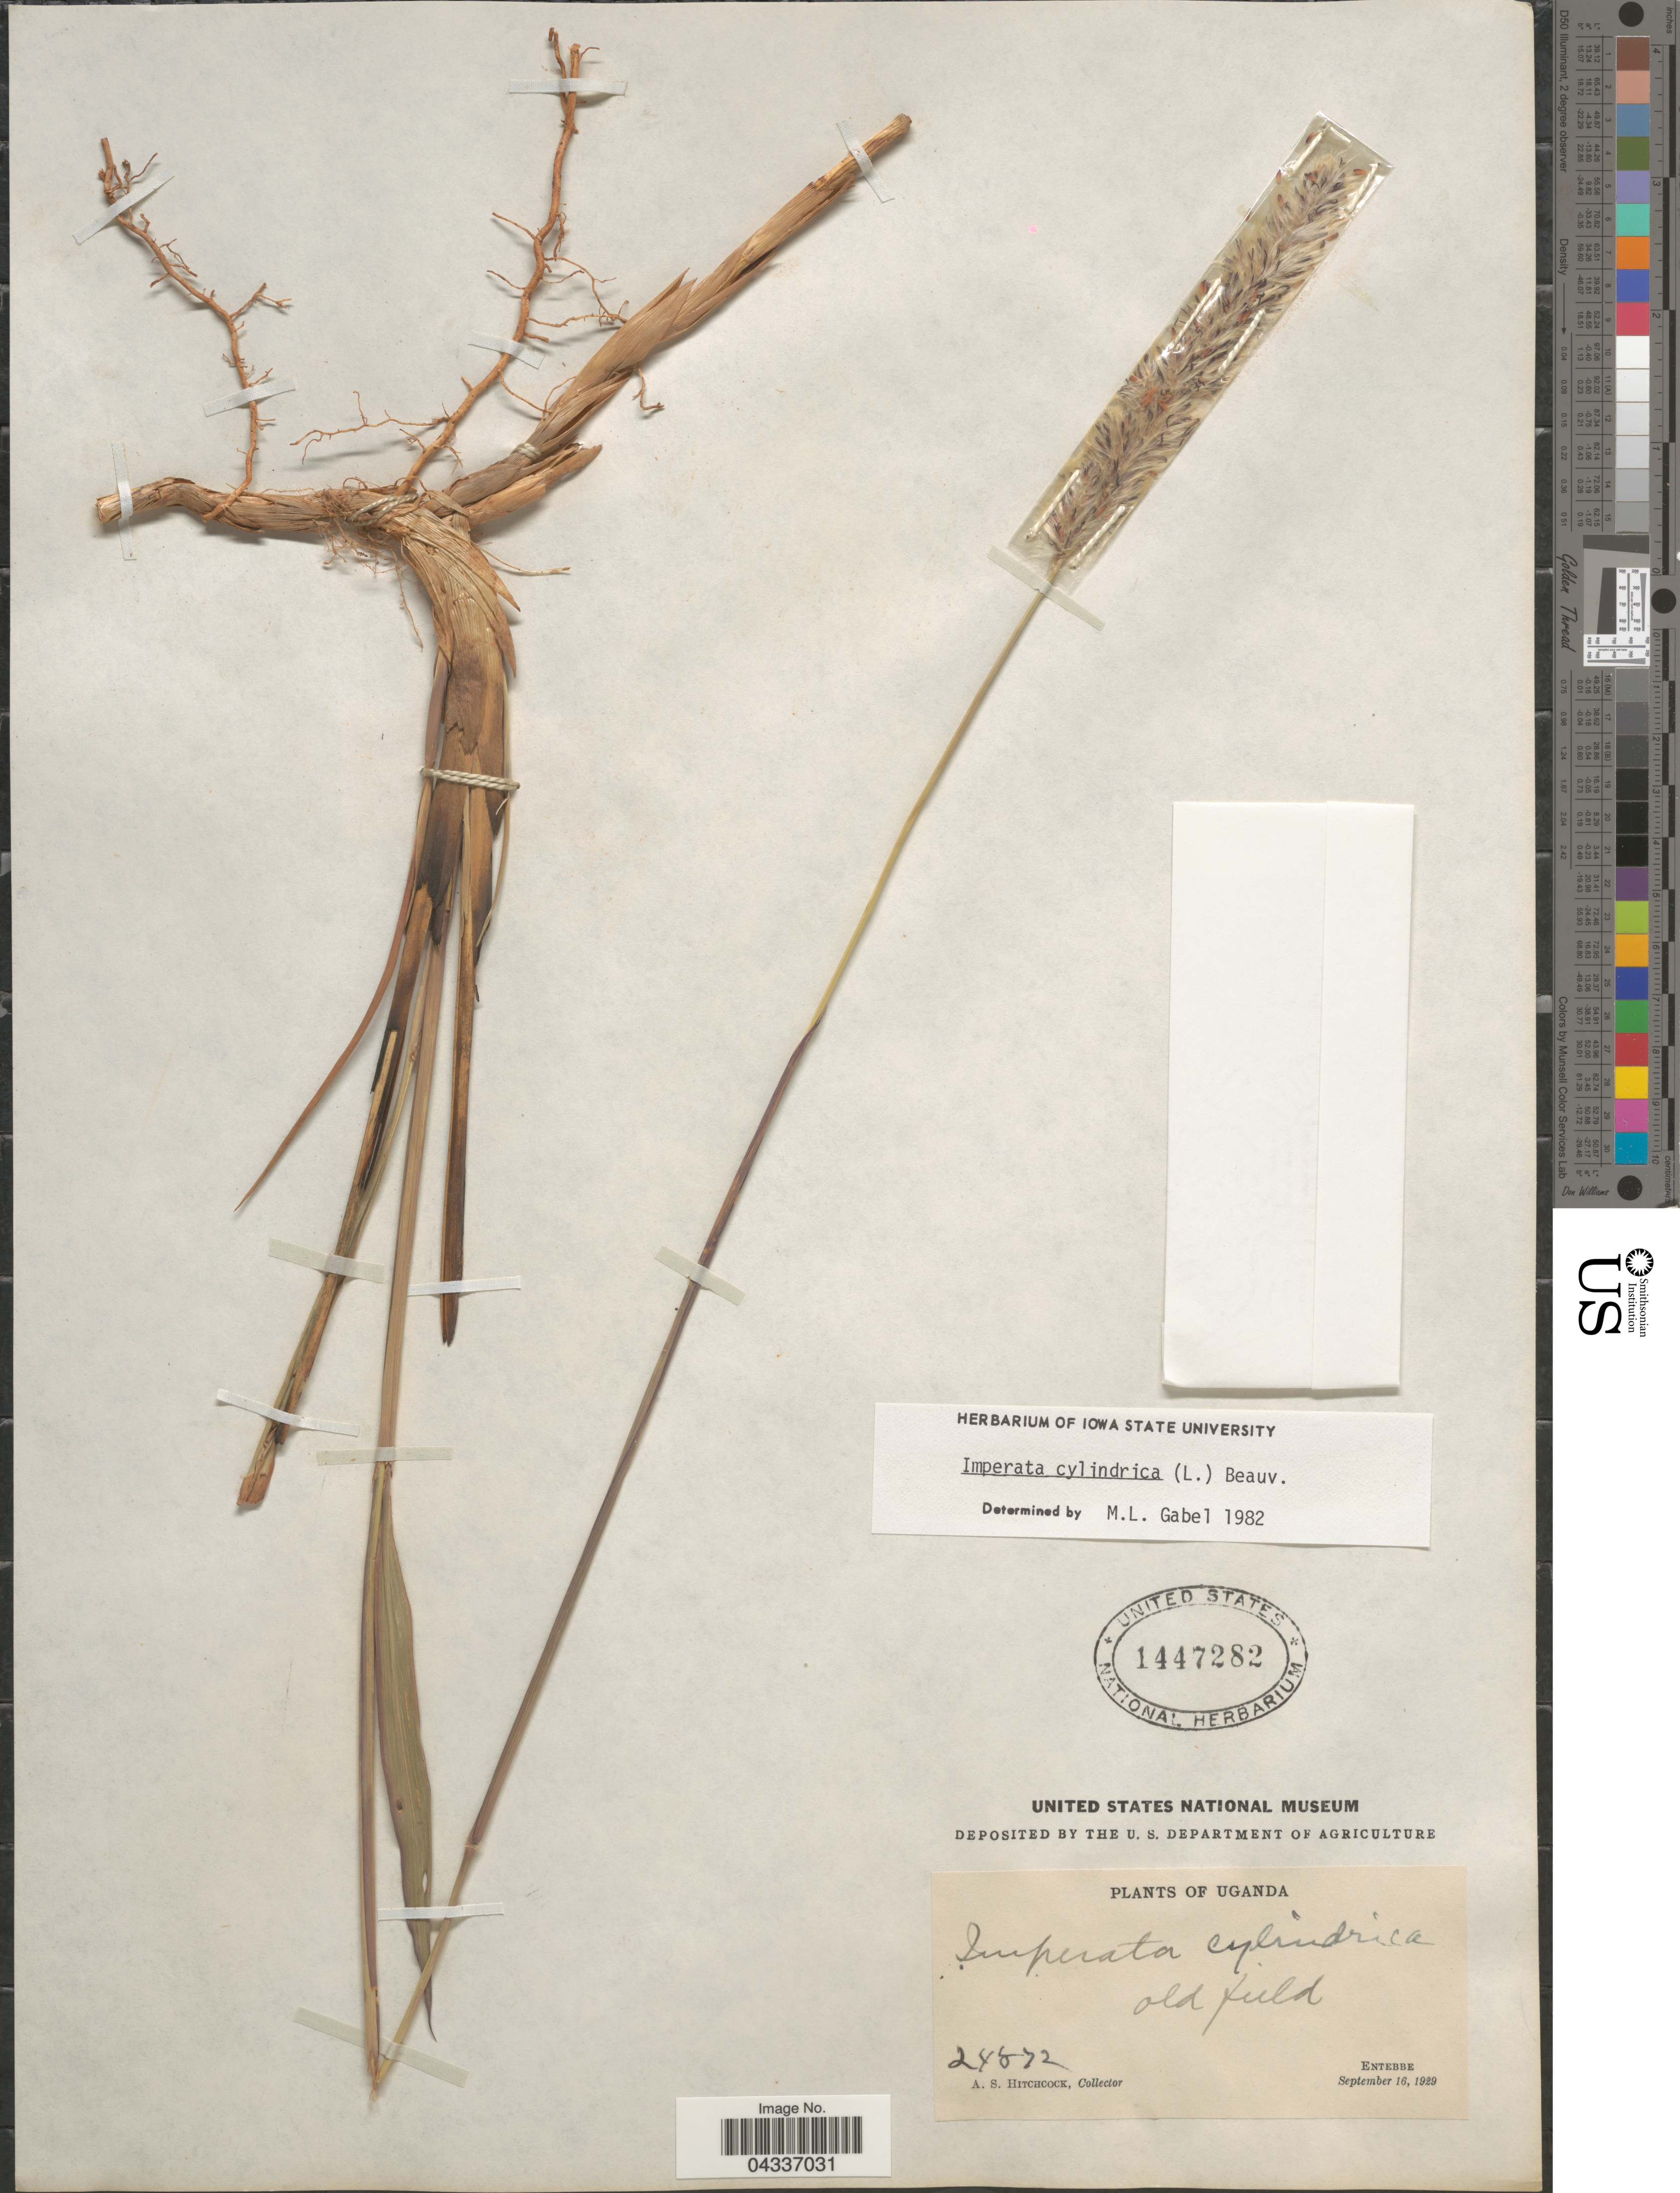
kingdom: Plantae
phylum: Tracheophyta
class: Liliopsida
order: Poales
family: Poaceae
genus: Imperata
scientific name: Imperata cylindrica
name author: (L.) P. Beauv.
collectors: A. S. Hitchcock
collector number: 24872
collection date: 1929-09-16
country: Uganda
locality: Entebbe.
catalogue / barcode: US 1447282